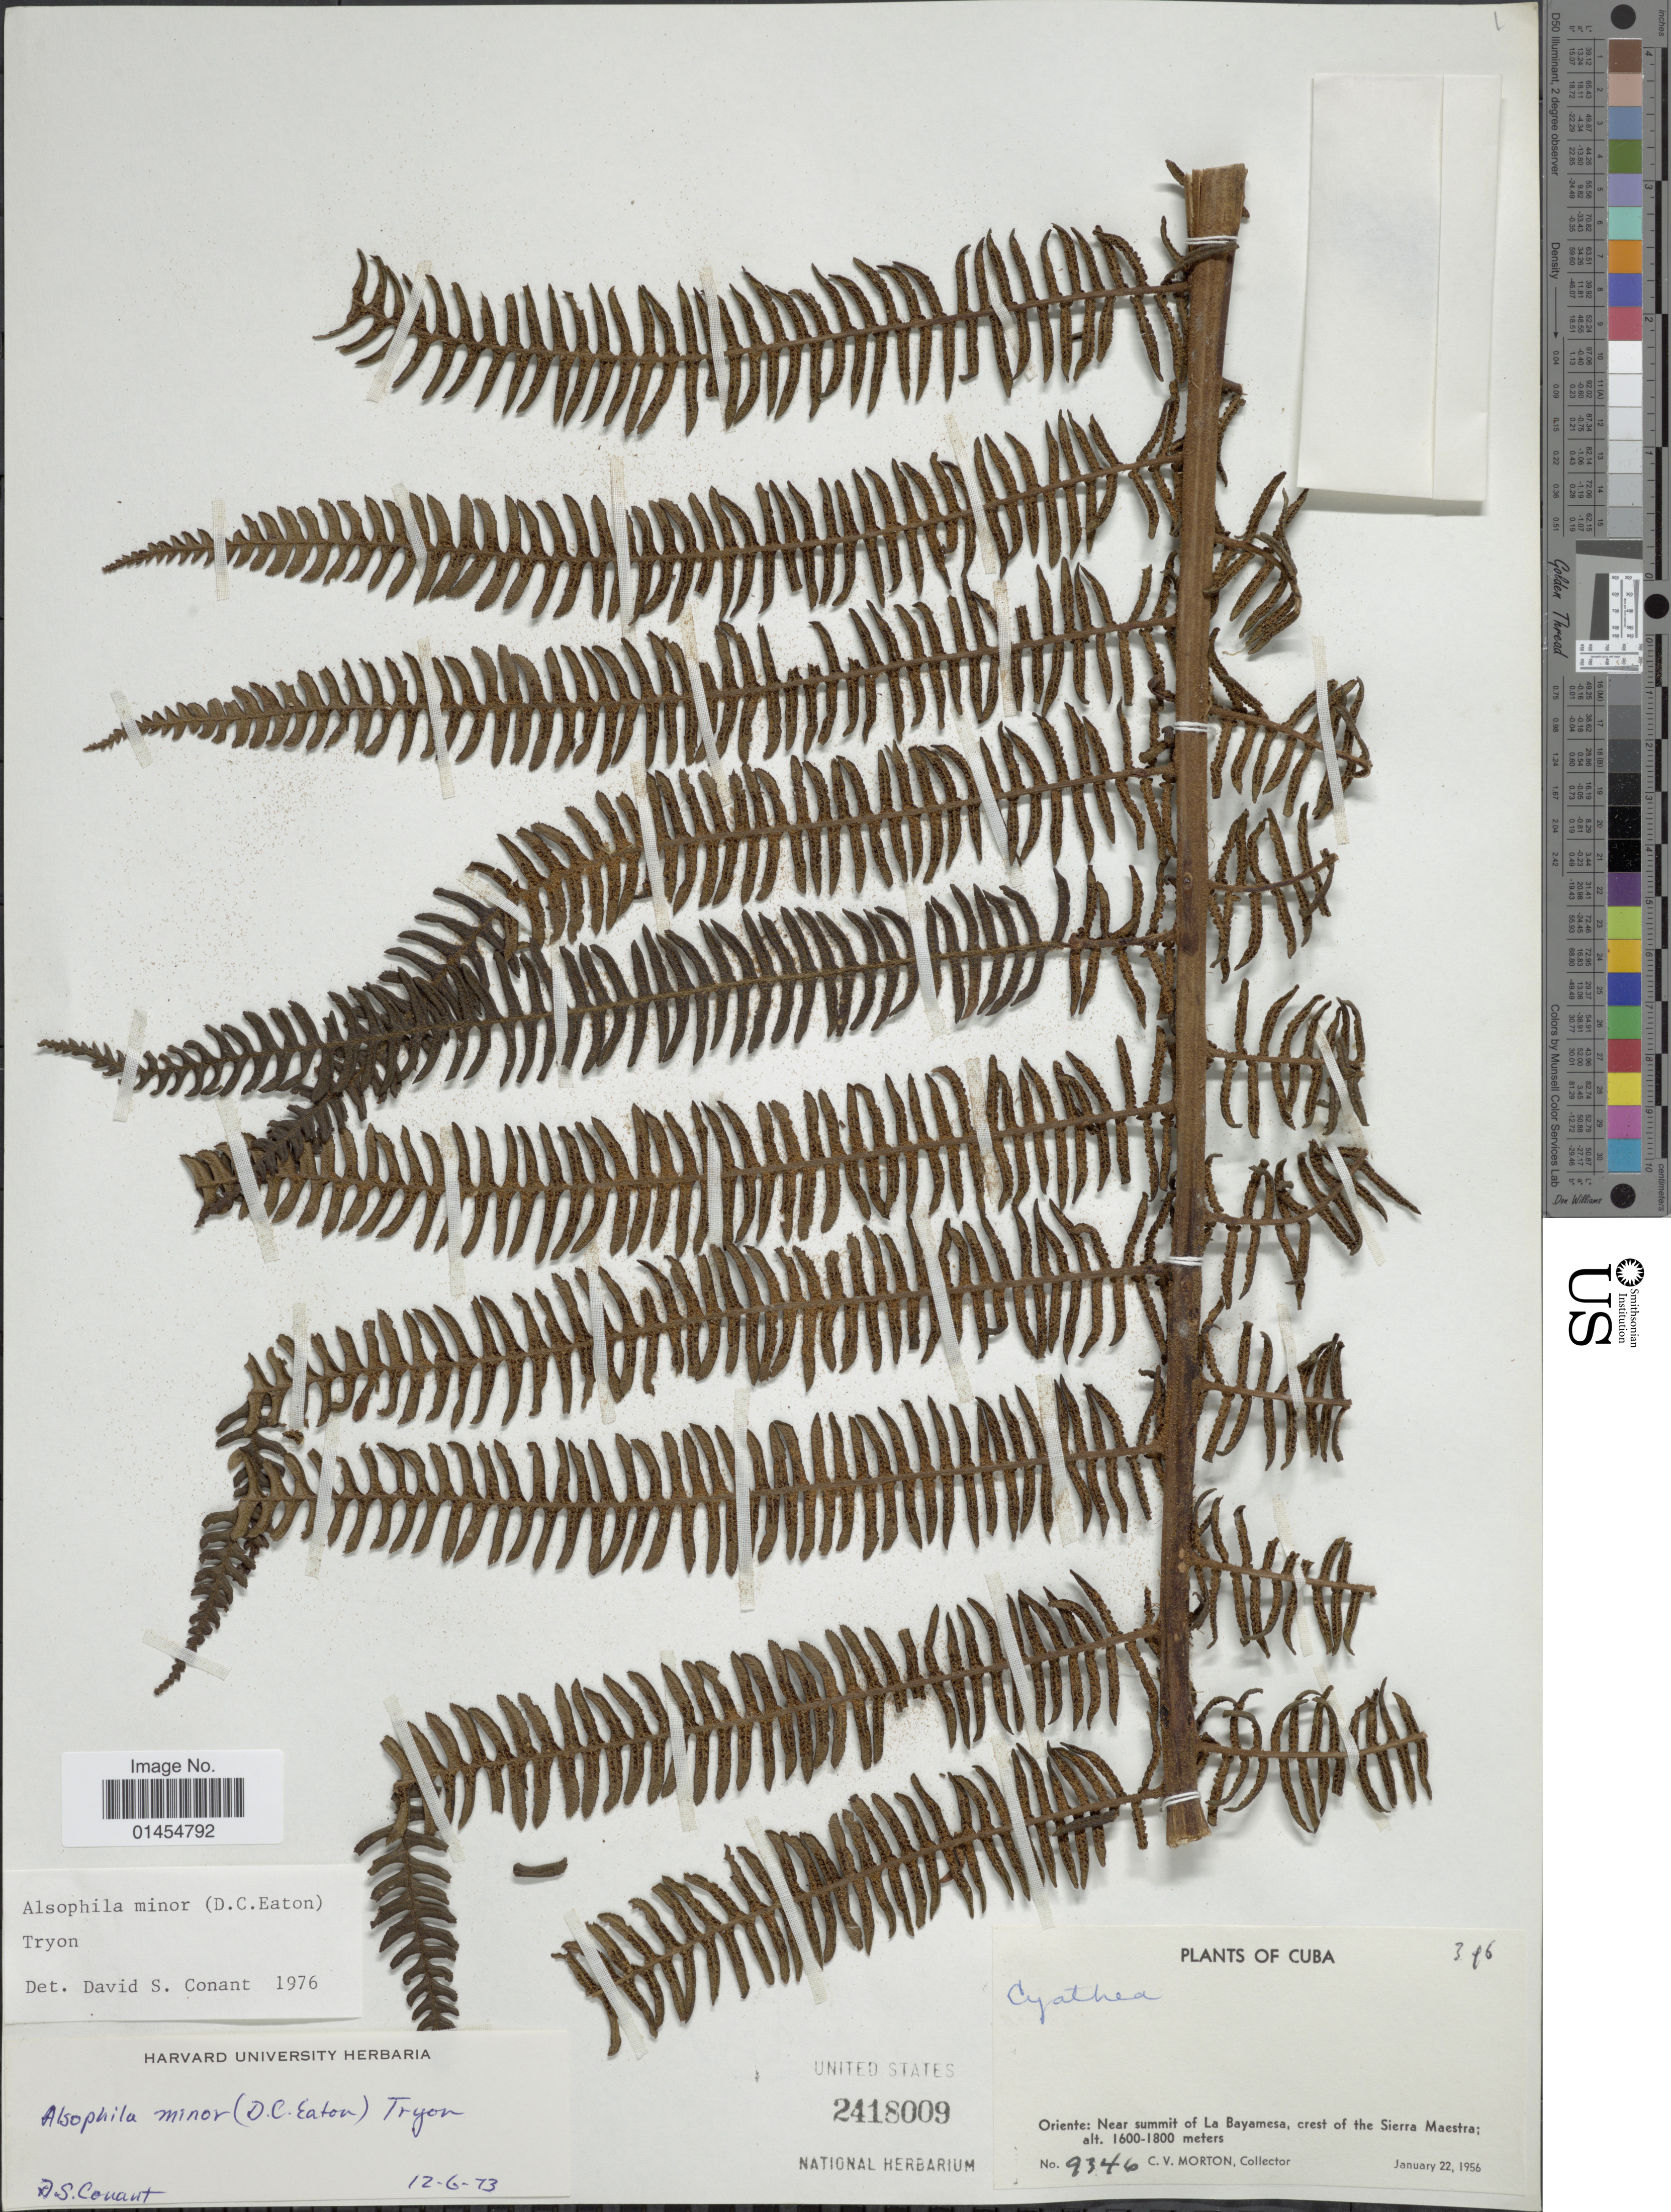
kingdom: Plantae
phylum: Tracheophyta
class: Polypodiopsida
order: Cyatheales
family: Cyatheaceae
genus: Alsophila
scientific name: Alsophila minor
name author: (D.C. Eaton) R.M. Tryon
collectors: C. V. Morton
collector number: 9346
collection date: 1956-01-22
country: Cuba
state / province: Oriente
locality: Near summit of La Bayamesa, crest of the Sierra Maestra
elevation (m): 1600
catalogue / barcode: US 2418009